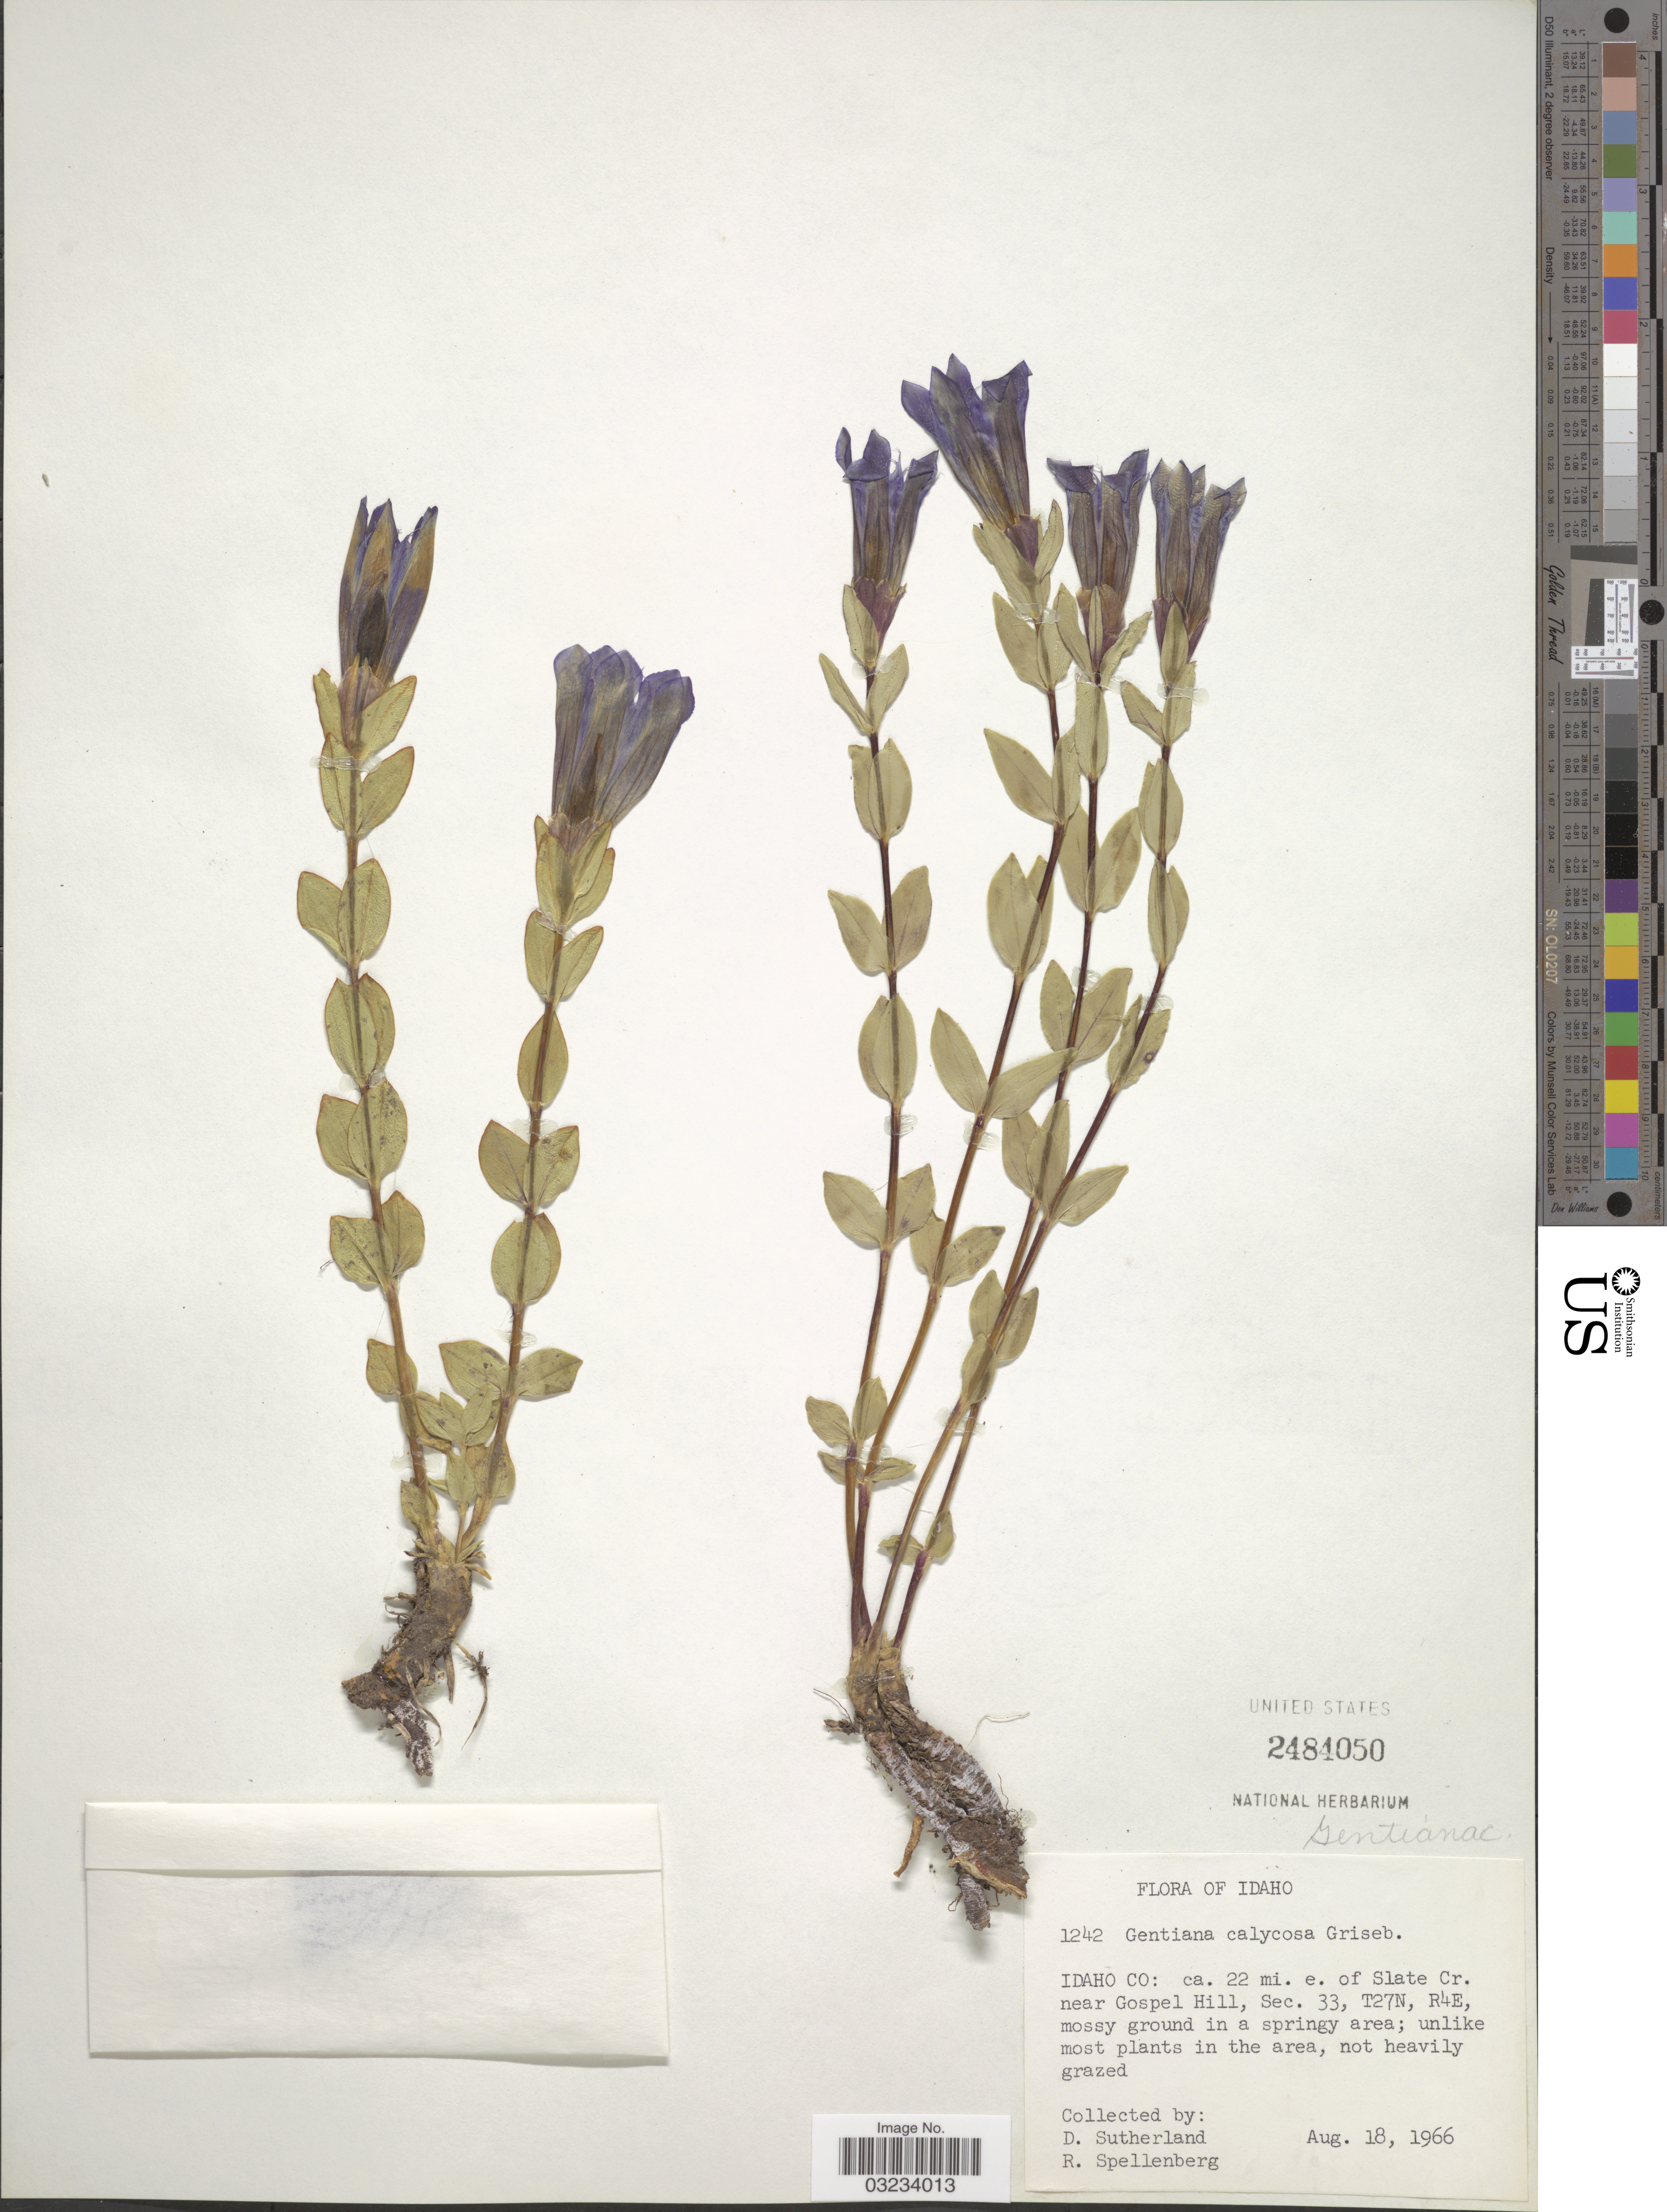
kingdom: Plantae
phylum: Tracheophyta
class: Magnoliopsida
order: Gentianales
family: Gentianaceae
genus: Gentiana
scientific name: Gentiana calycosa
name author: Griseb.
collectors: D. Sutherland & R. Spellenberg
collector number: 1242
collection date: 1966-08-18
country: United States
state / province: Idaho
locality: Ca. 22 mi. e. of Slate Cr. near Gospel Hill, Sec. 33, T27N, R4E, mossy ground in a springy area.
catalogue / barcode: US 2484050